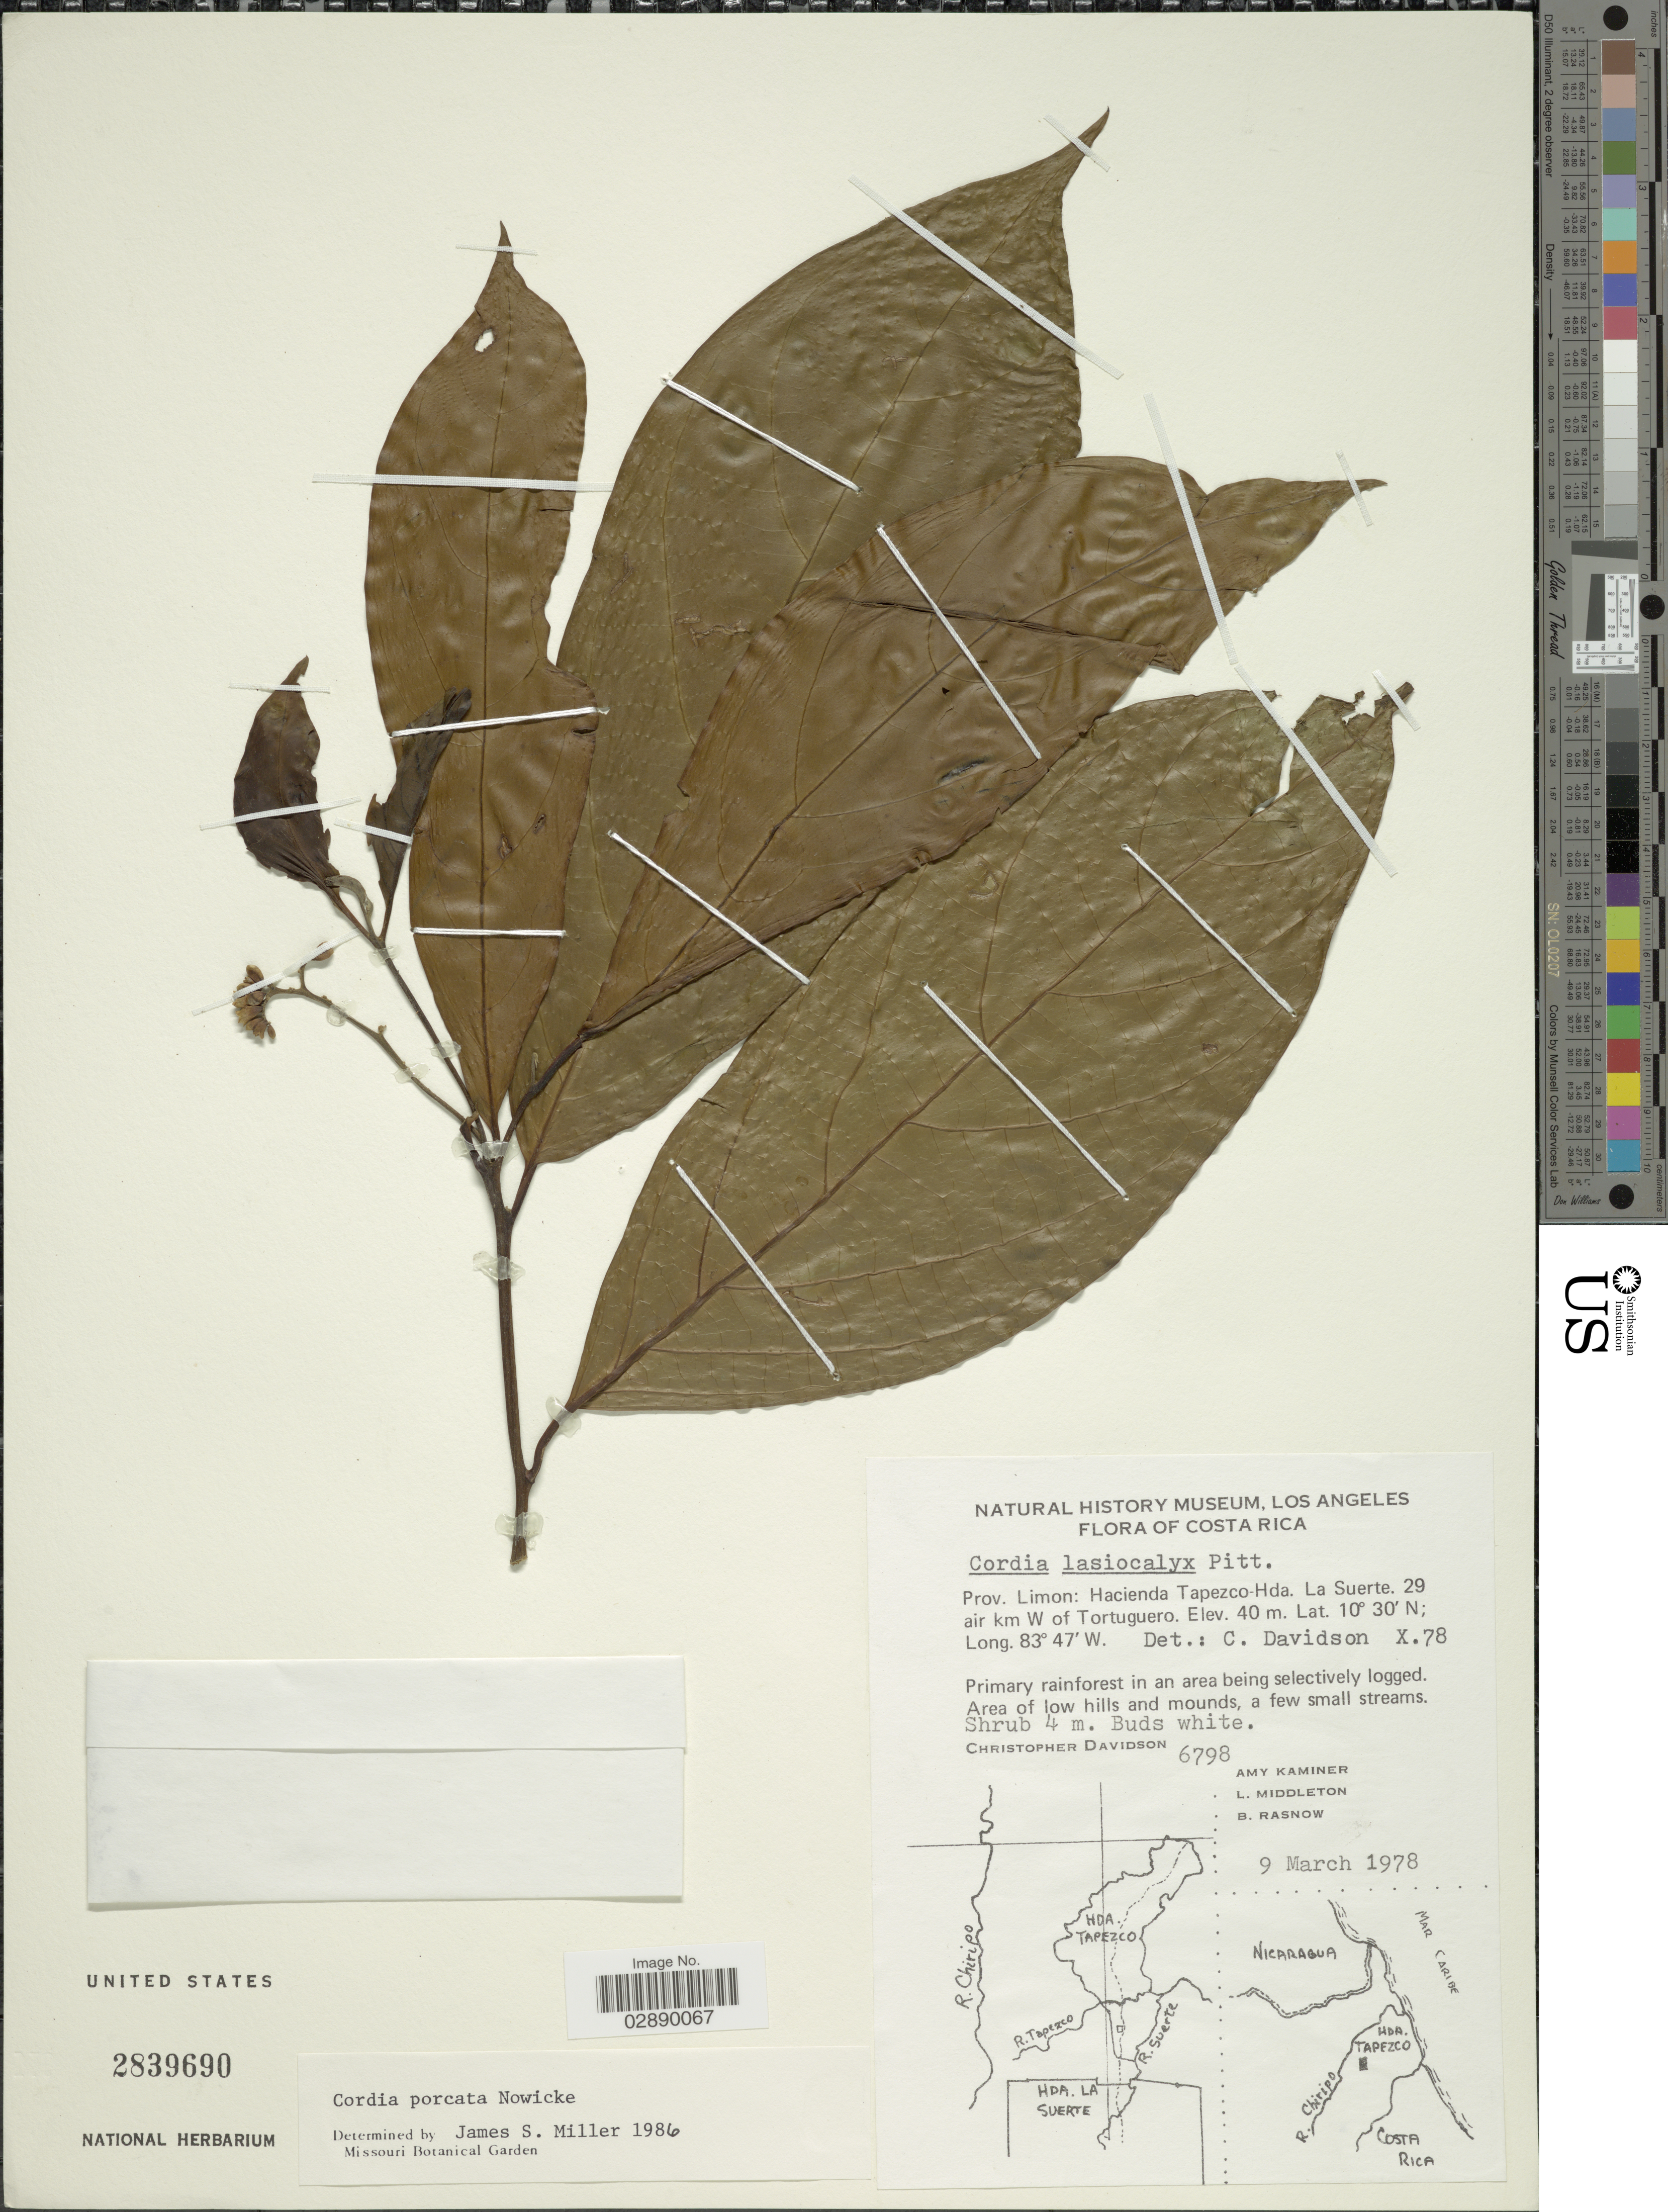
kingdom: Plantae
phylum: Tracheophyta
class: Magnoliopsida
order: Boraginales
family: Cordiaceae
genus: Cordia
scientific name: Cordia porcata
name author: Nowicke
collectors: C. Davidson, A. Kaminer, L. Middleton & B. Rasnow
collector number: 6798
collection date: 1978-03-09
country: Costa Rica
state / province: Limón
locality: Prov. Limon: Hacienda Tapezco-Hda. La Suerte. 29 air km W of Tortuguero.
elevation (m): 40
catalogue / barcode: US 2839690